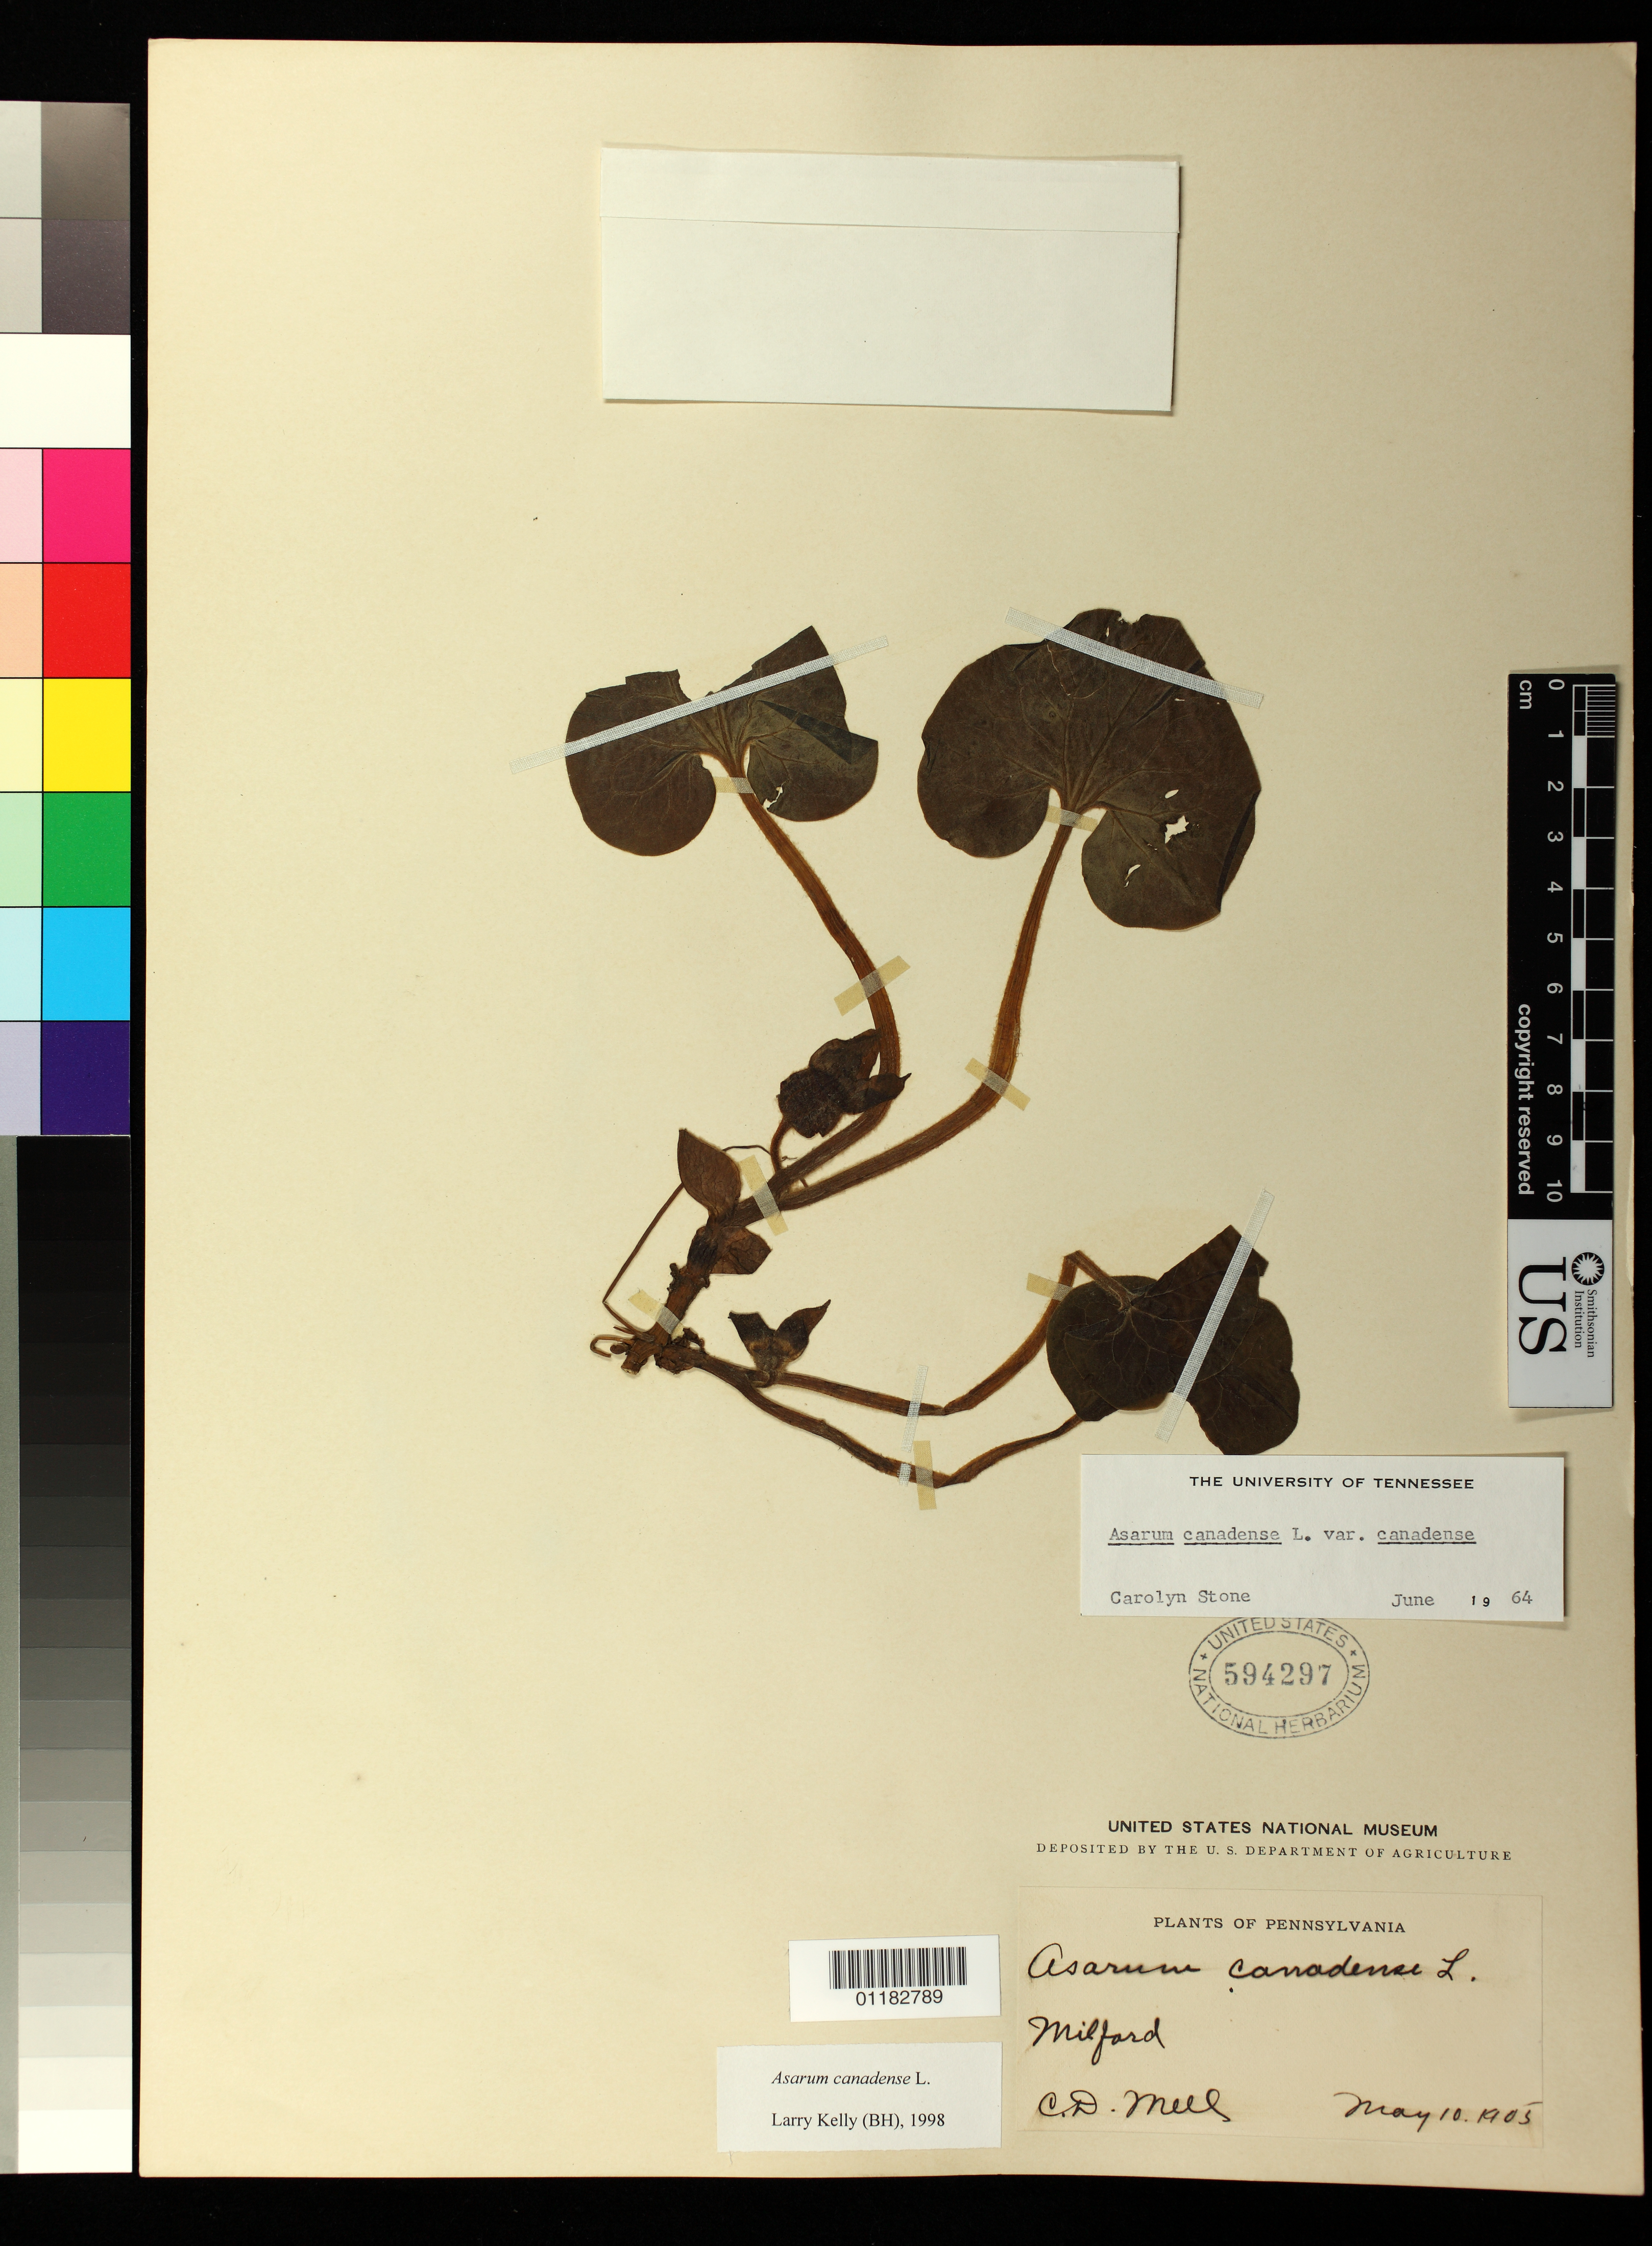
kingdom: Plantae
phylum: Tracheophyta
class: Magnoliopsida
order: Piperales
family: Aristolochiaceae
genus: Asarum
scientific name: Asarum canadense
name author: L.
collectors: C. D. Mell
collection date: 1905-05-10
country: United States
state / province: Pennsylvania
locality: Milford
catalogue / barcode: US 594297